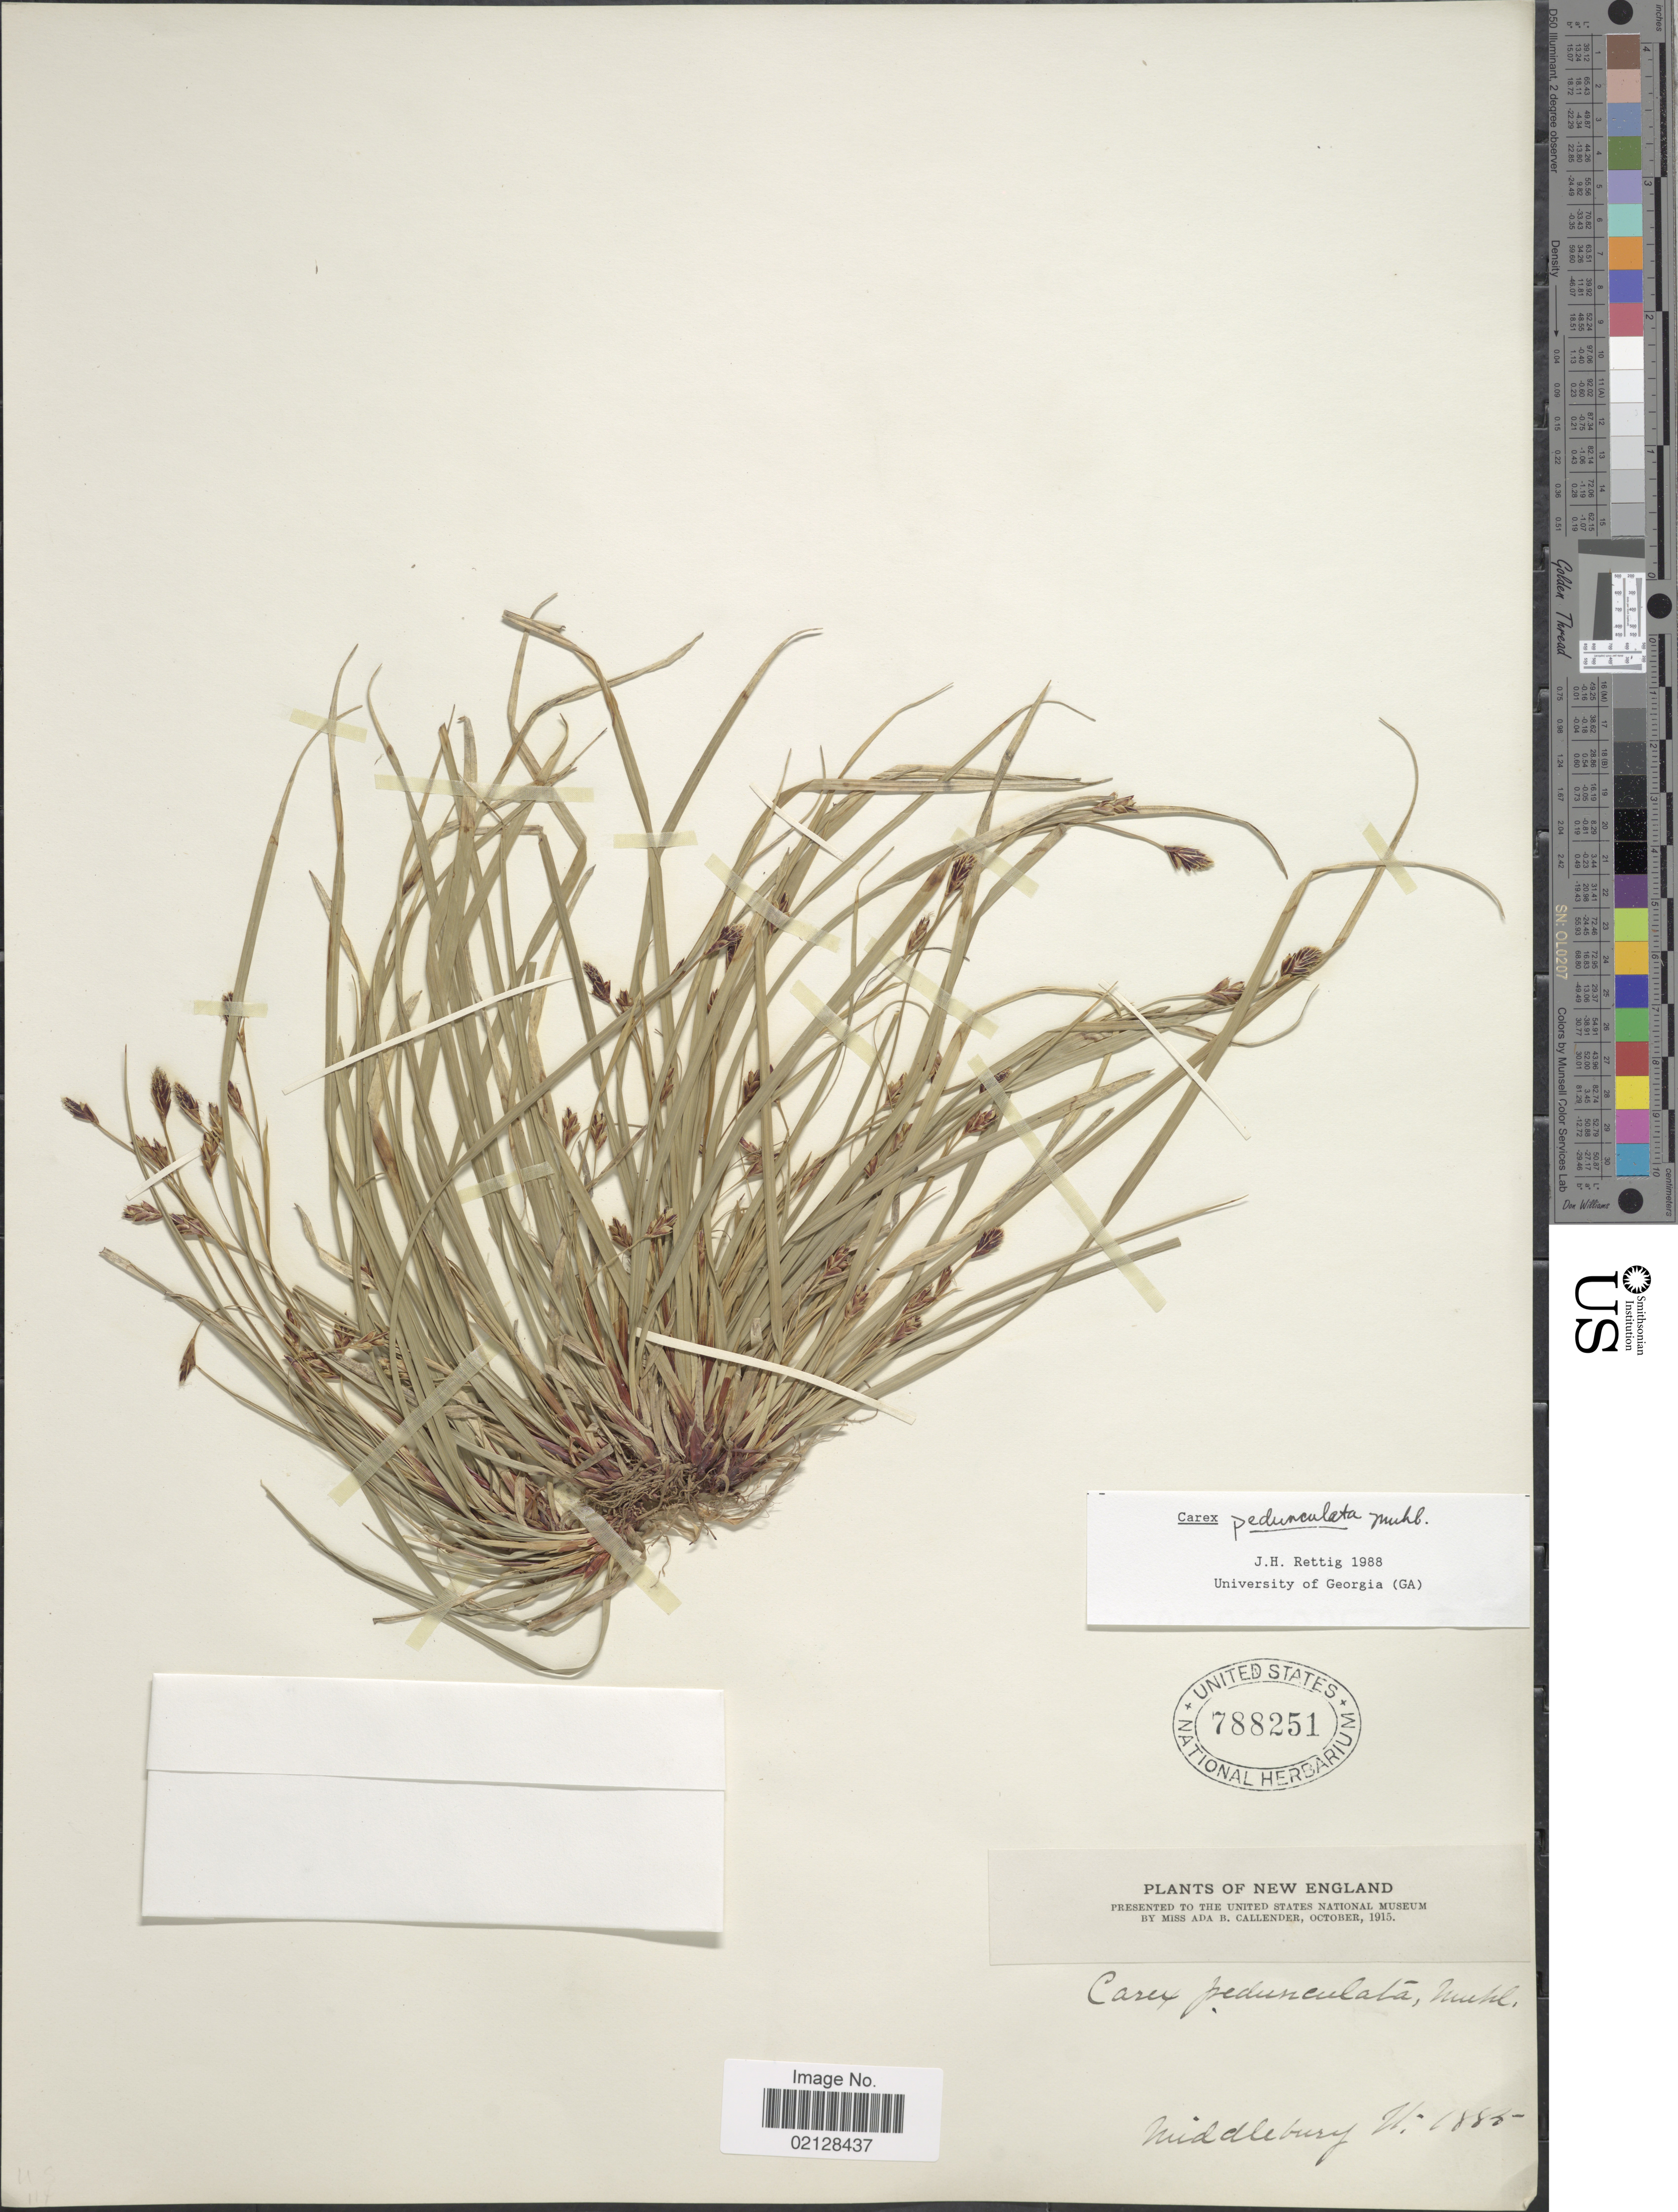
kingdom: Plantae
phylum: Tracheophyta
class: Liliopsida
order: Poales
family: Cyperaceae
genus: Carex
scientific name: Carex pedunculata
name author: Muhl. ex Willd.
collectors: A. Callender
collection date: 1885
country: United States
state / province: Vermont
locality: New England, Middlebury, Vt.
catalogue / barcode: US 788251